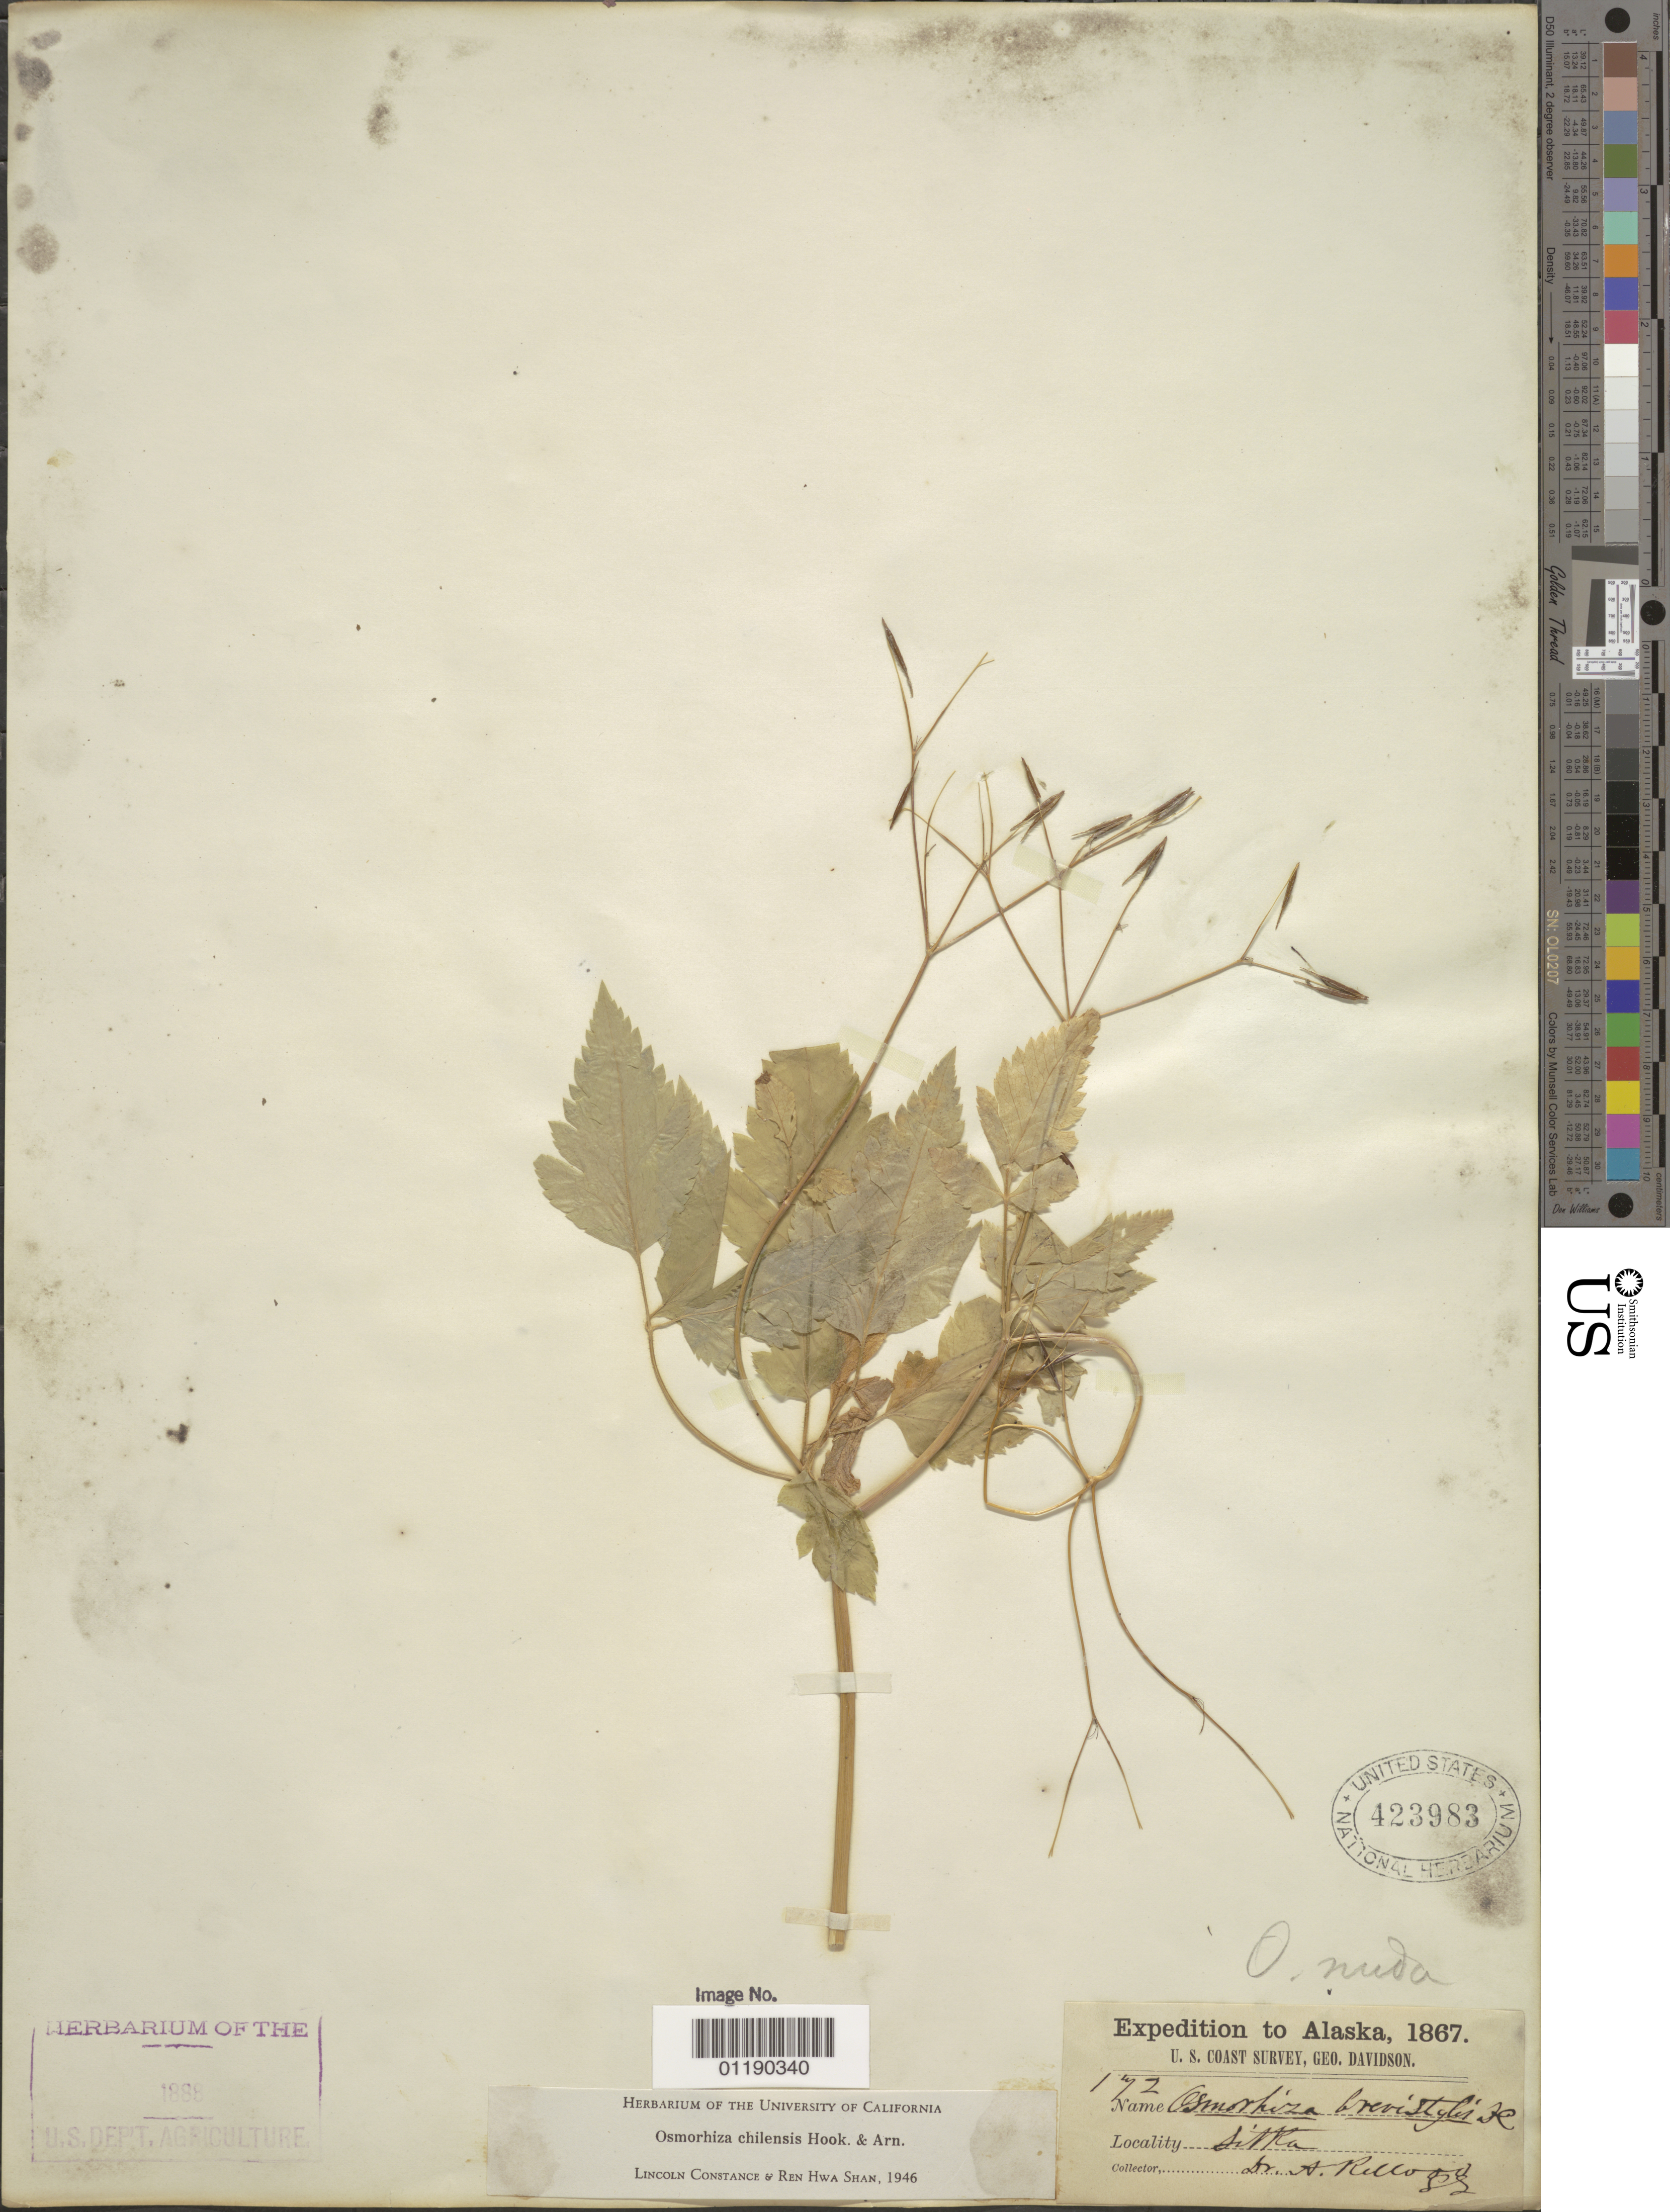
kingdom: Plantae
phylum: Tracheophyta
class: Magnoliopsida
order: Apiales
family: Apiaceae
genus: Osmorhiza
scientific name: Osmorhiza chilensis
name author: Hook. & Arn.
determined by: Constance, L.; Shan, R. H.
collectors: A. Kellogg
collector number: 172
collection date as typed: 1867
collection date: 1867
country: United States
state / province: Alaska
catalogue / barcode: US 423983